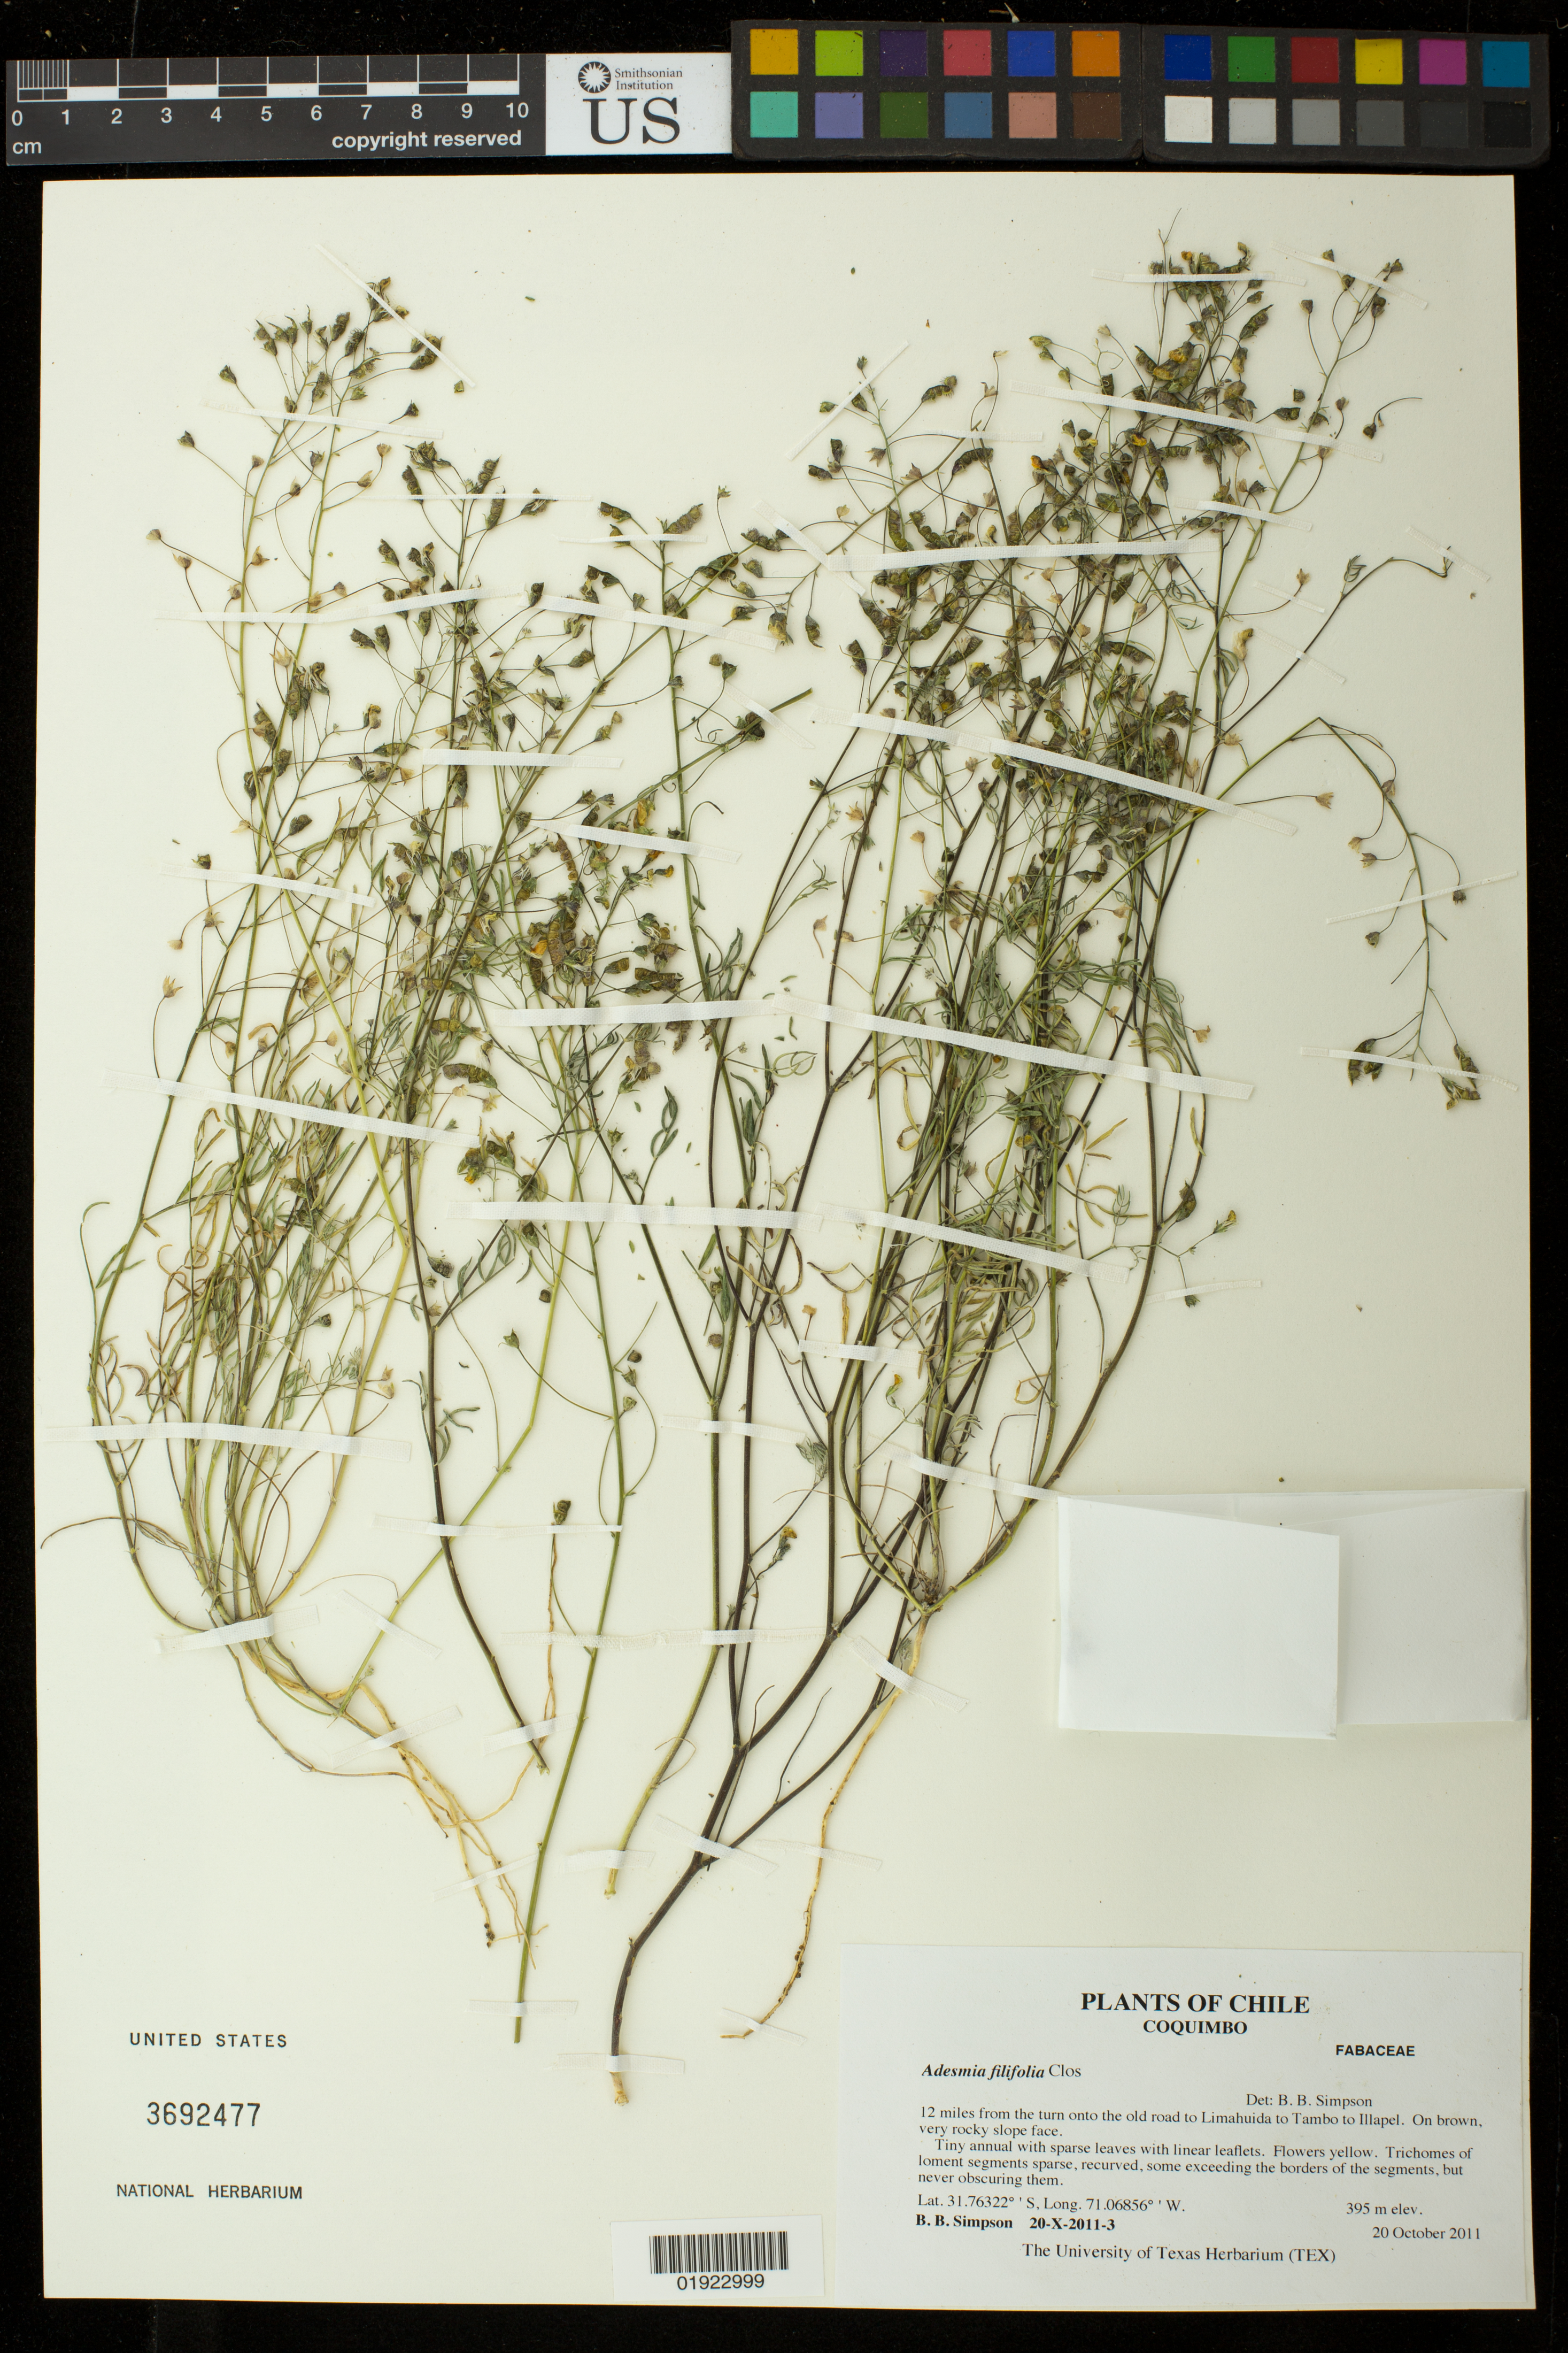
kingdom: Plantae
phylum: Tracheophyta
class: Magnoliopsida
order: Fabales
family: Fabaceae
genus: Adesmia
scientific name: Adesmia filifolia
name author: Clos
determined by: Simpson, B. B.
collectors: B. Simpson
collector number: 20-X-2011-3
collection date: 2011-10-20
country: Chile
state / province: Coquimbo (IV)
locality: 12 miles from the turn onto the old road to Limahuida to Tambo to Illapel.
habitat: On brown, very rocky slope face.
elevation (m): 395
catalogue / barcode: US 3692477